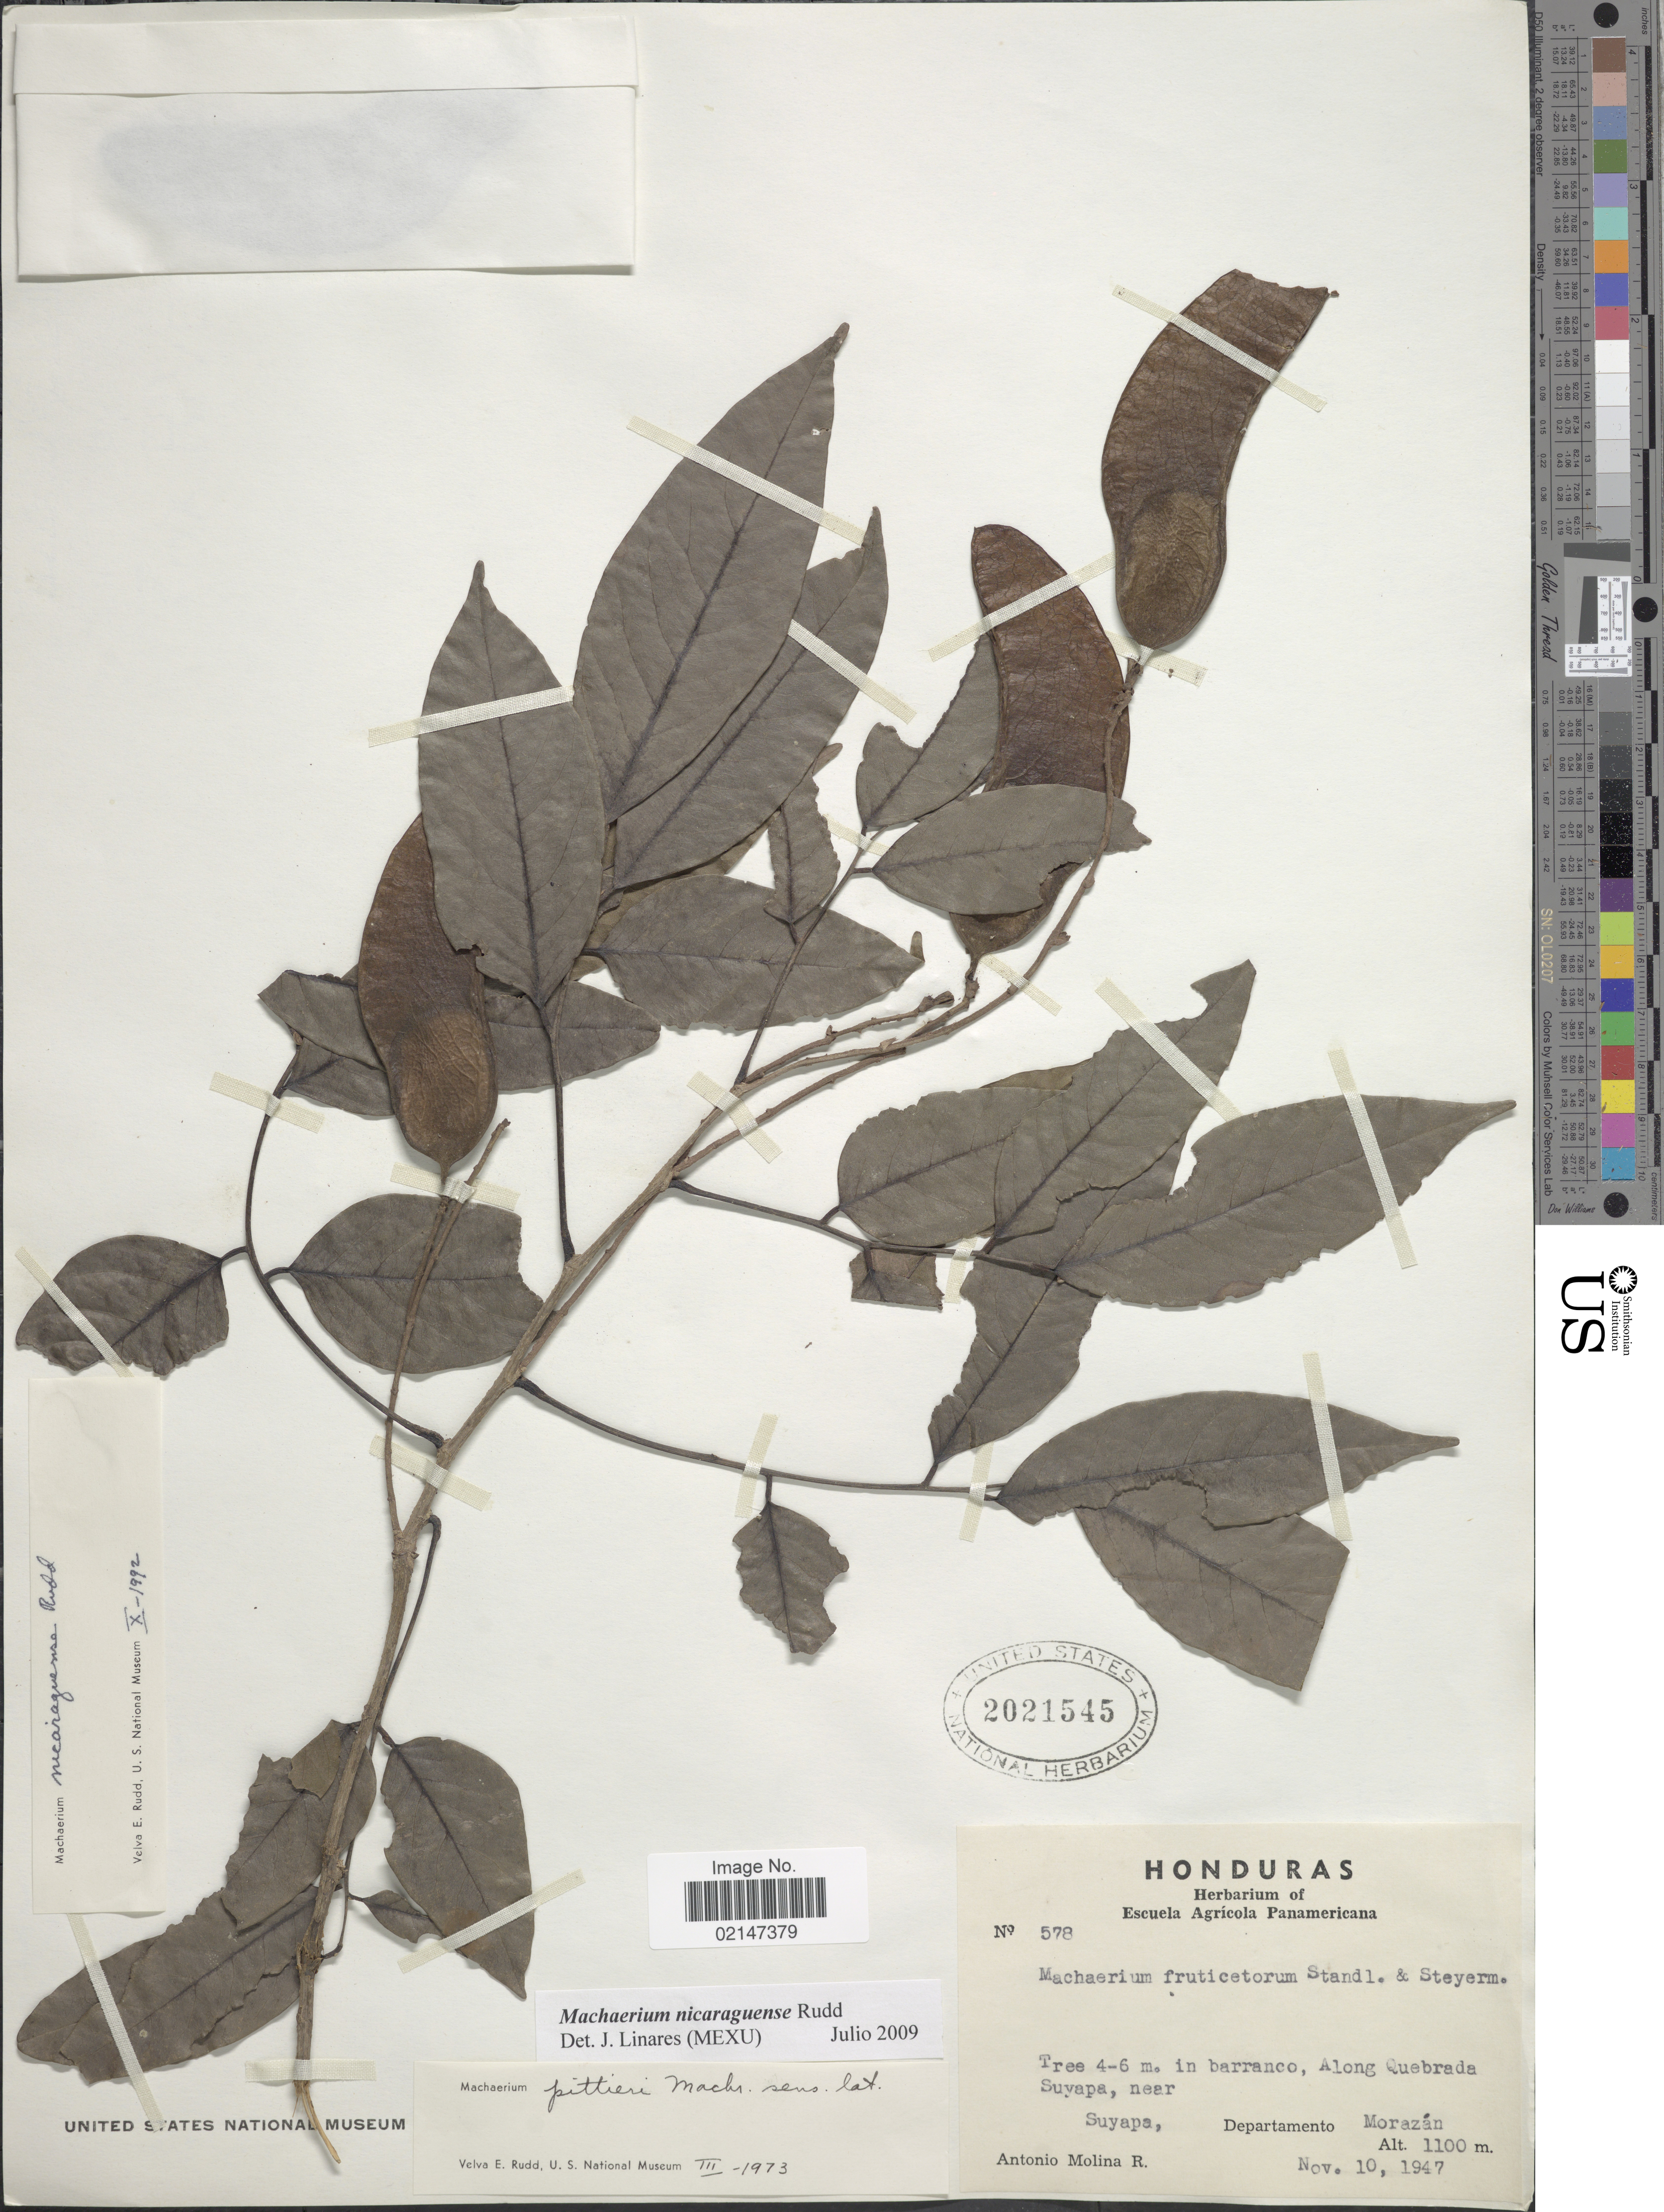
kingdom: Plantae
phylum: Tracheophyta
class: Magnoliopsida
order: Fabales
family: Fabaceae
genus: Desmodium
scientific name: Desmodium nicaraguense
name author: Oerst.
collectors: A. Molina R.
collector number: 578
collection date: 1947-11-10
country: Honduras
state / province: Fco. Morazán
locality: Along Quebrada Suyapa, near Suyapa, Departamento Morazan.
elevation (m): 1100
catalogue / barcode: US 2021545